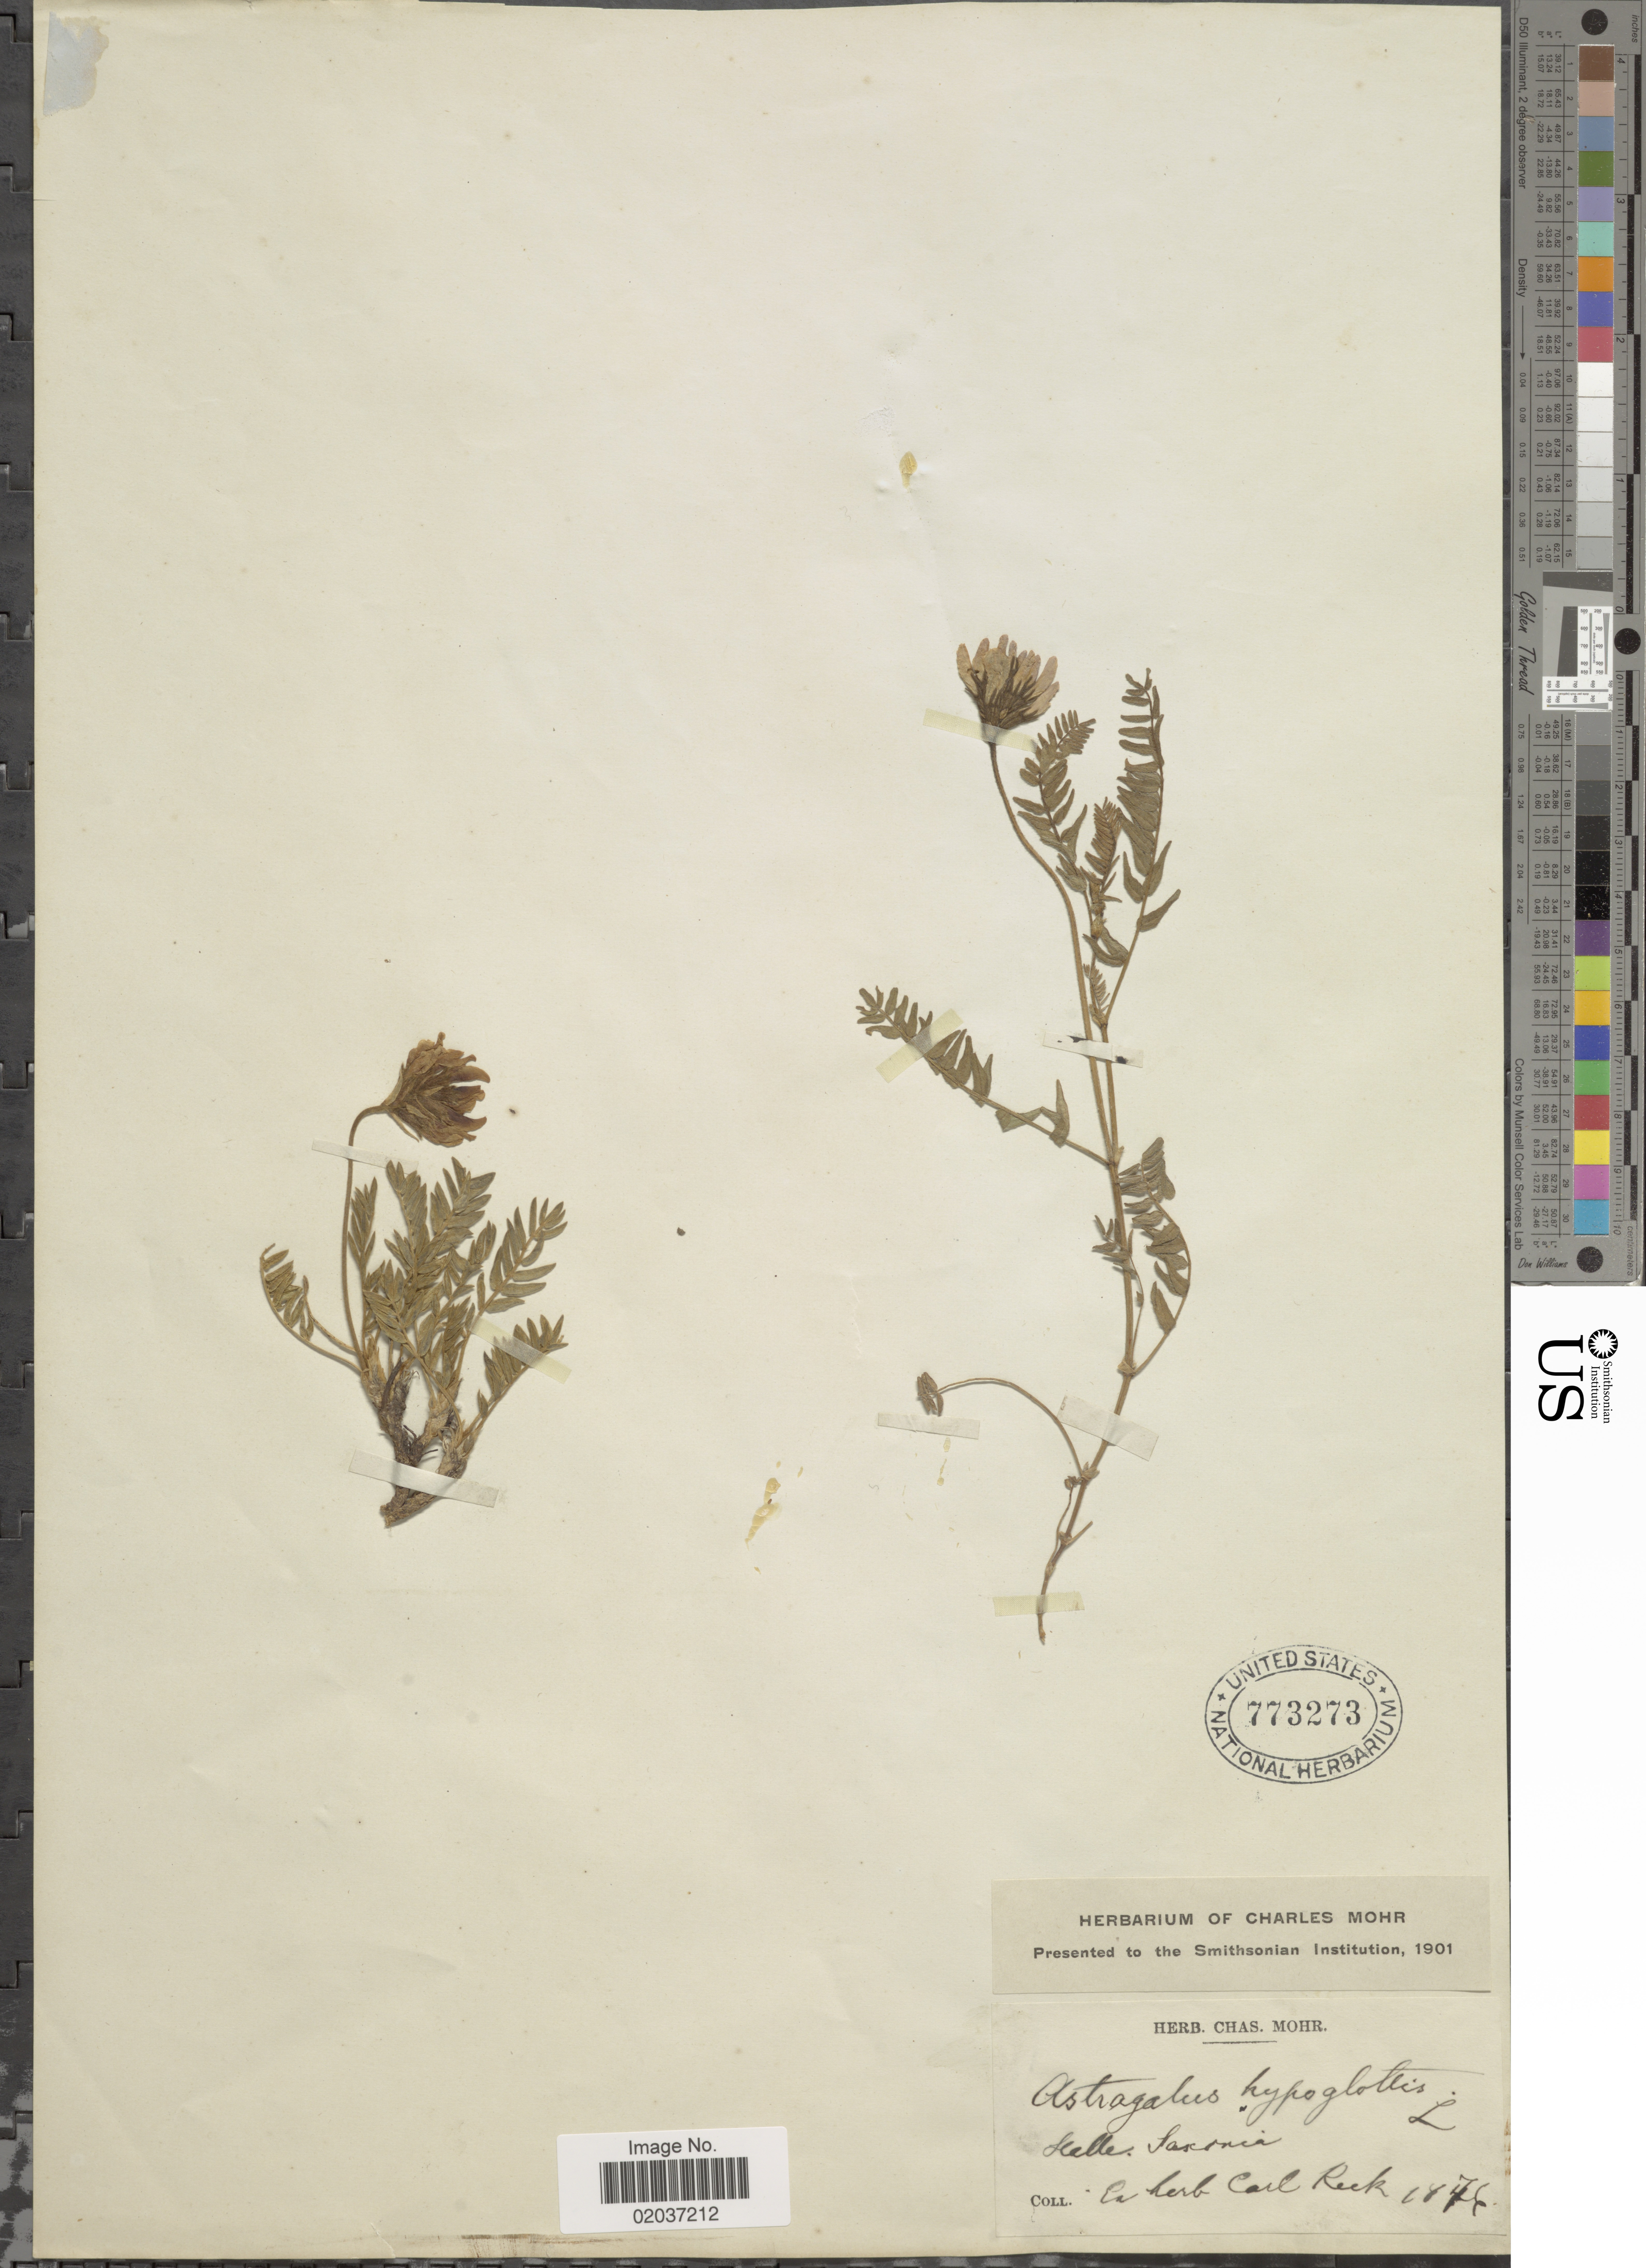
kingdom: Plantae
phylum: Tracheophyta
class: Magnoliopsida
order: Fabales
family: Fabaceae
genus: Astragalus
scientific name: Astragalus hypoglottis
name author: L.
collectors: ex herb. C. Keck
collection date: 1876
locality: Helle. Sarsnia [interpreted].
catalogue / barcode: US 773273